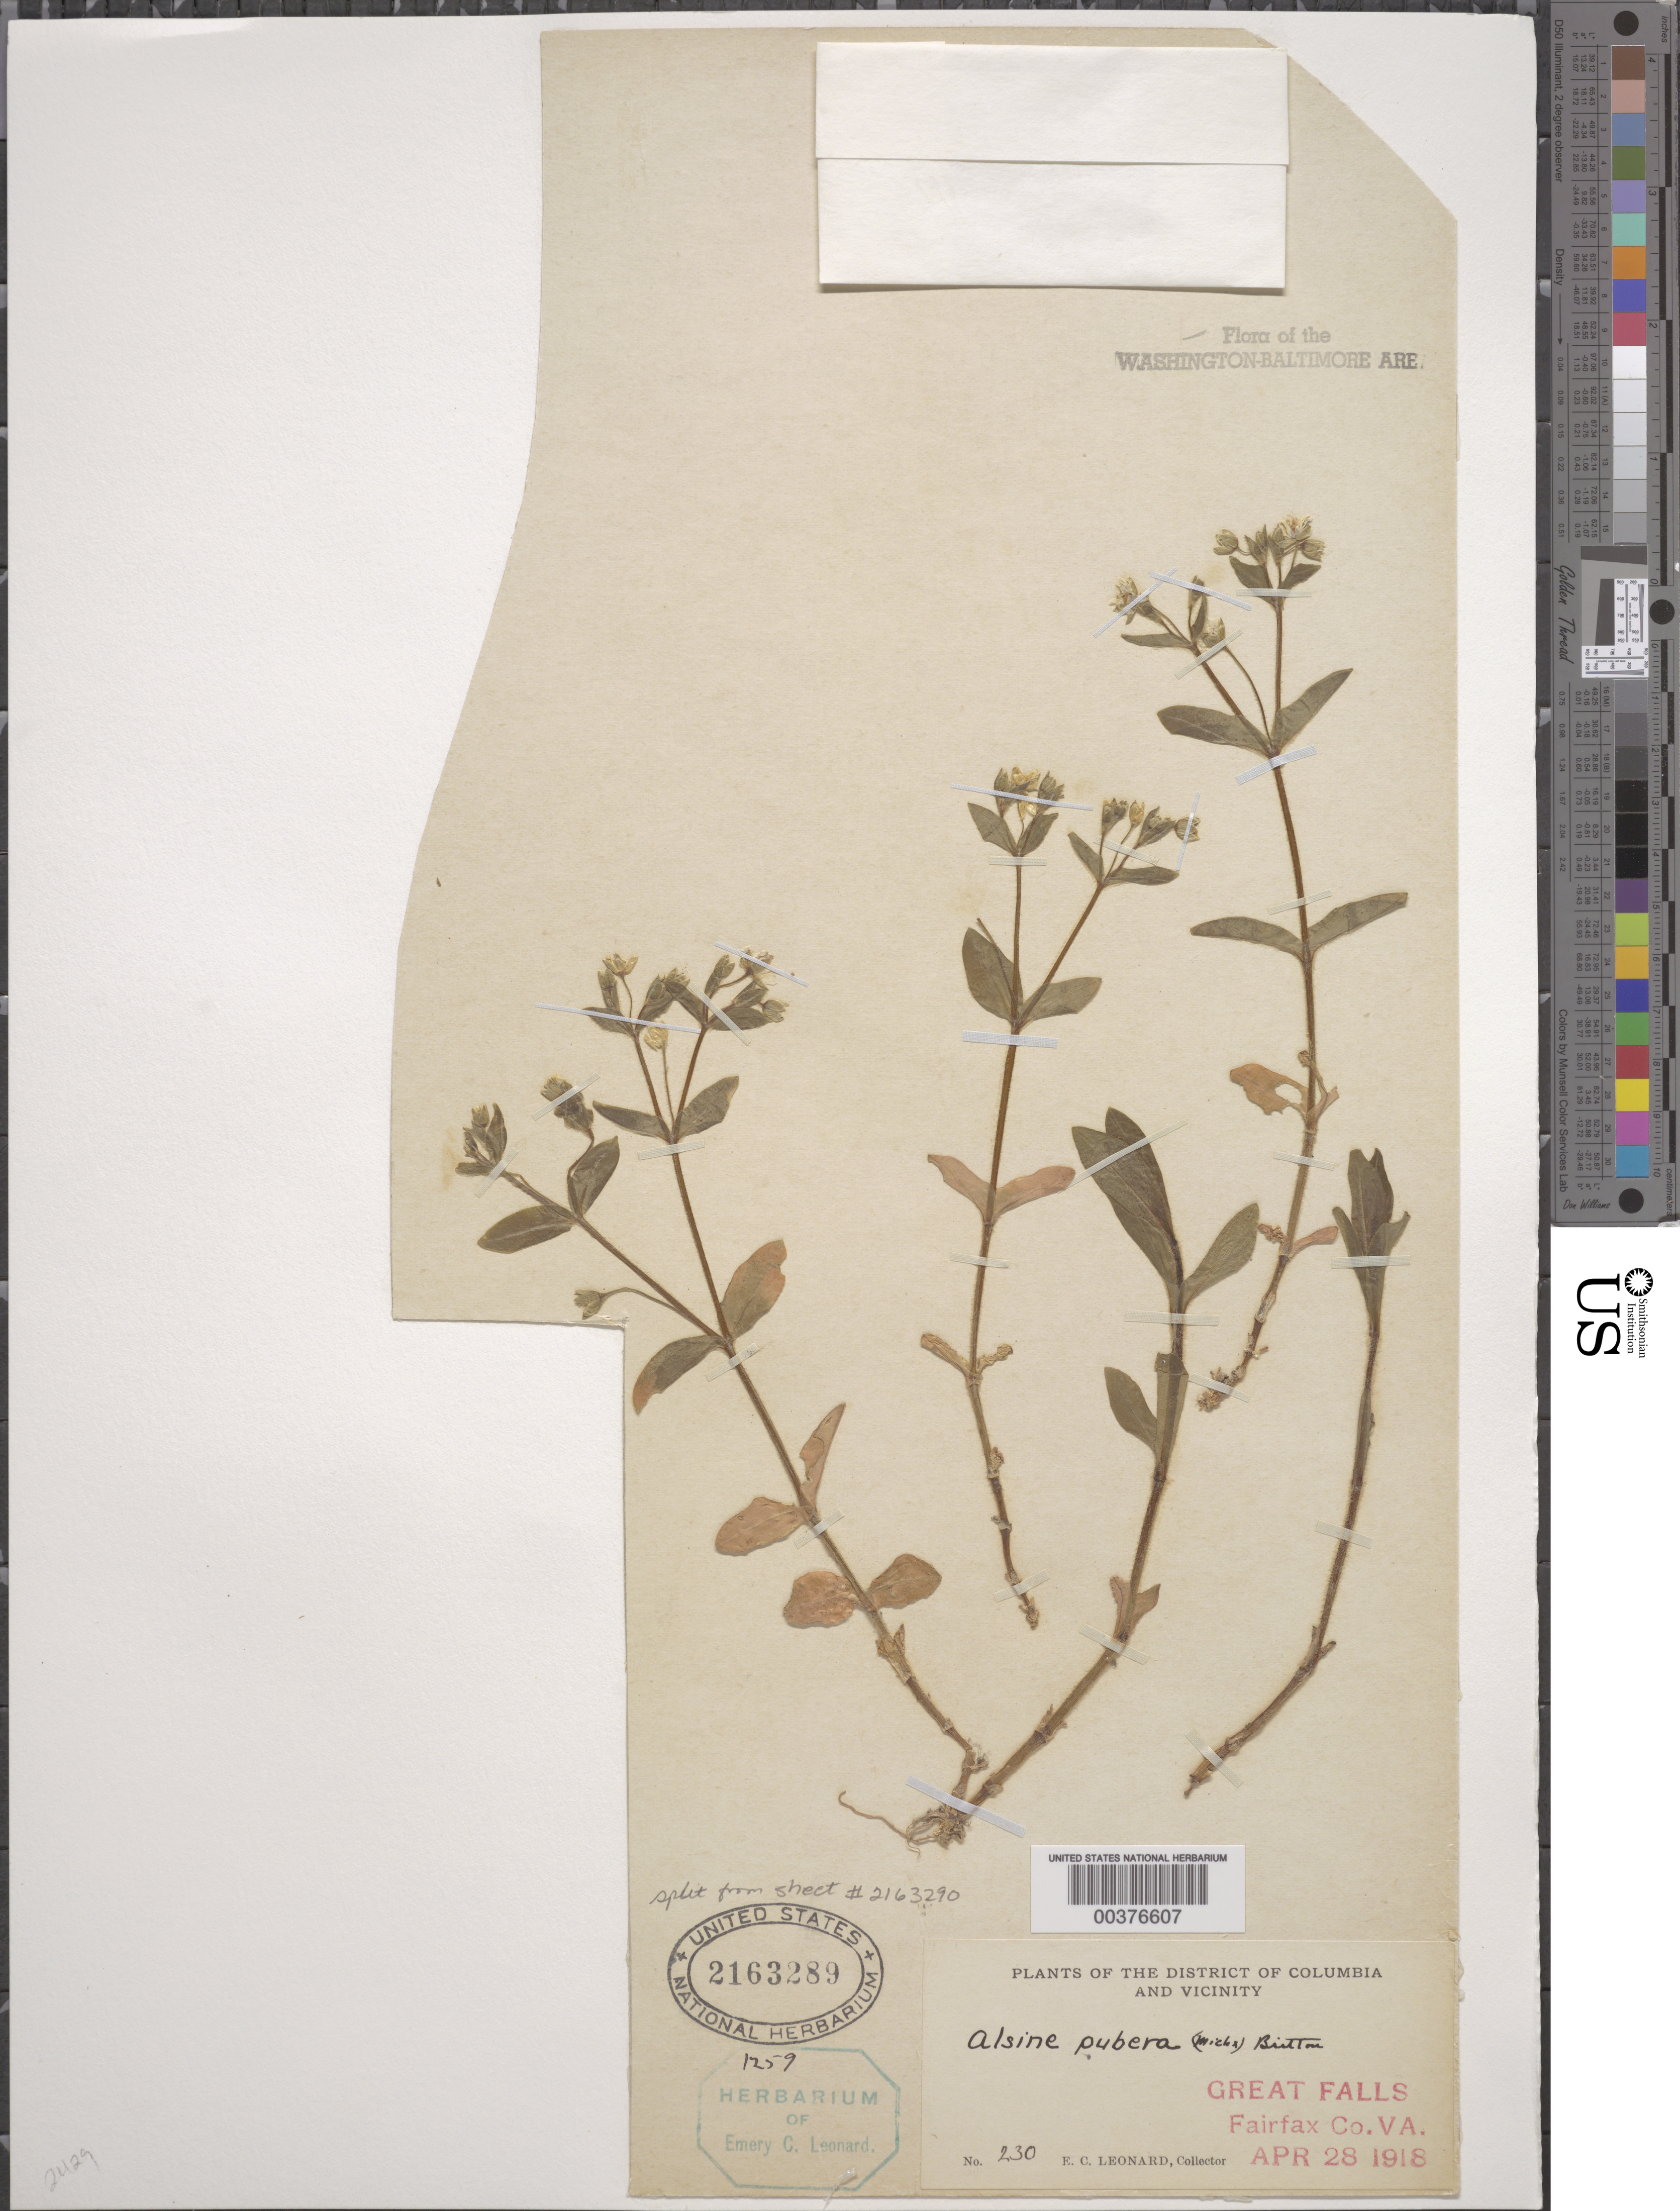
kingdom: Plantae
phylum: Tracheophyta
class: Magnoliopsida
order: Caryophyllales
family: Caryophyllaceae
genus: Stellaria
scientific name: Stellaria pubera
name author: Michx.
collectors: E. C. Leonard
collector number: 230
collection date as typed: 28 Apr 1918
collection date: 1918-04-28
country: United States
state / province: Virginia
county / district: Fairfax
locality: Great Falls C. & O. Canal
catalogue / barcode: US 2163289